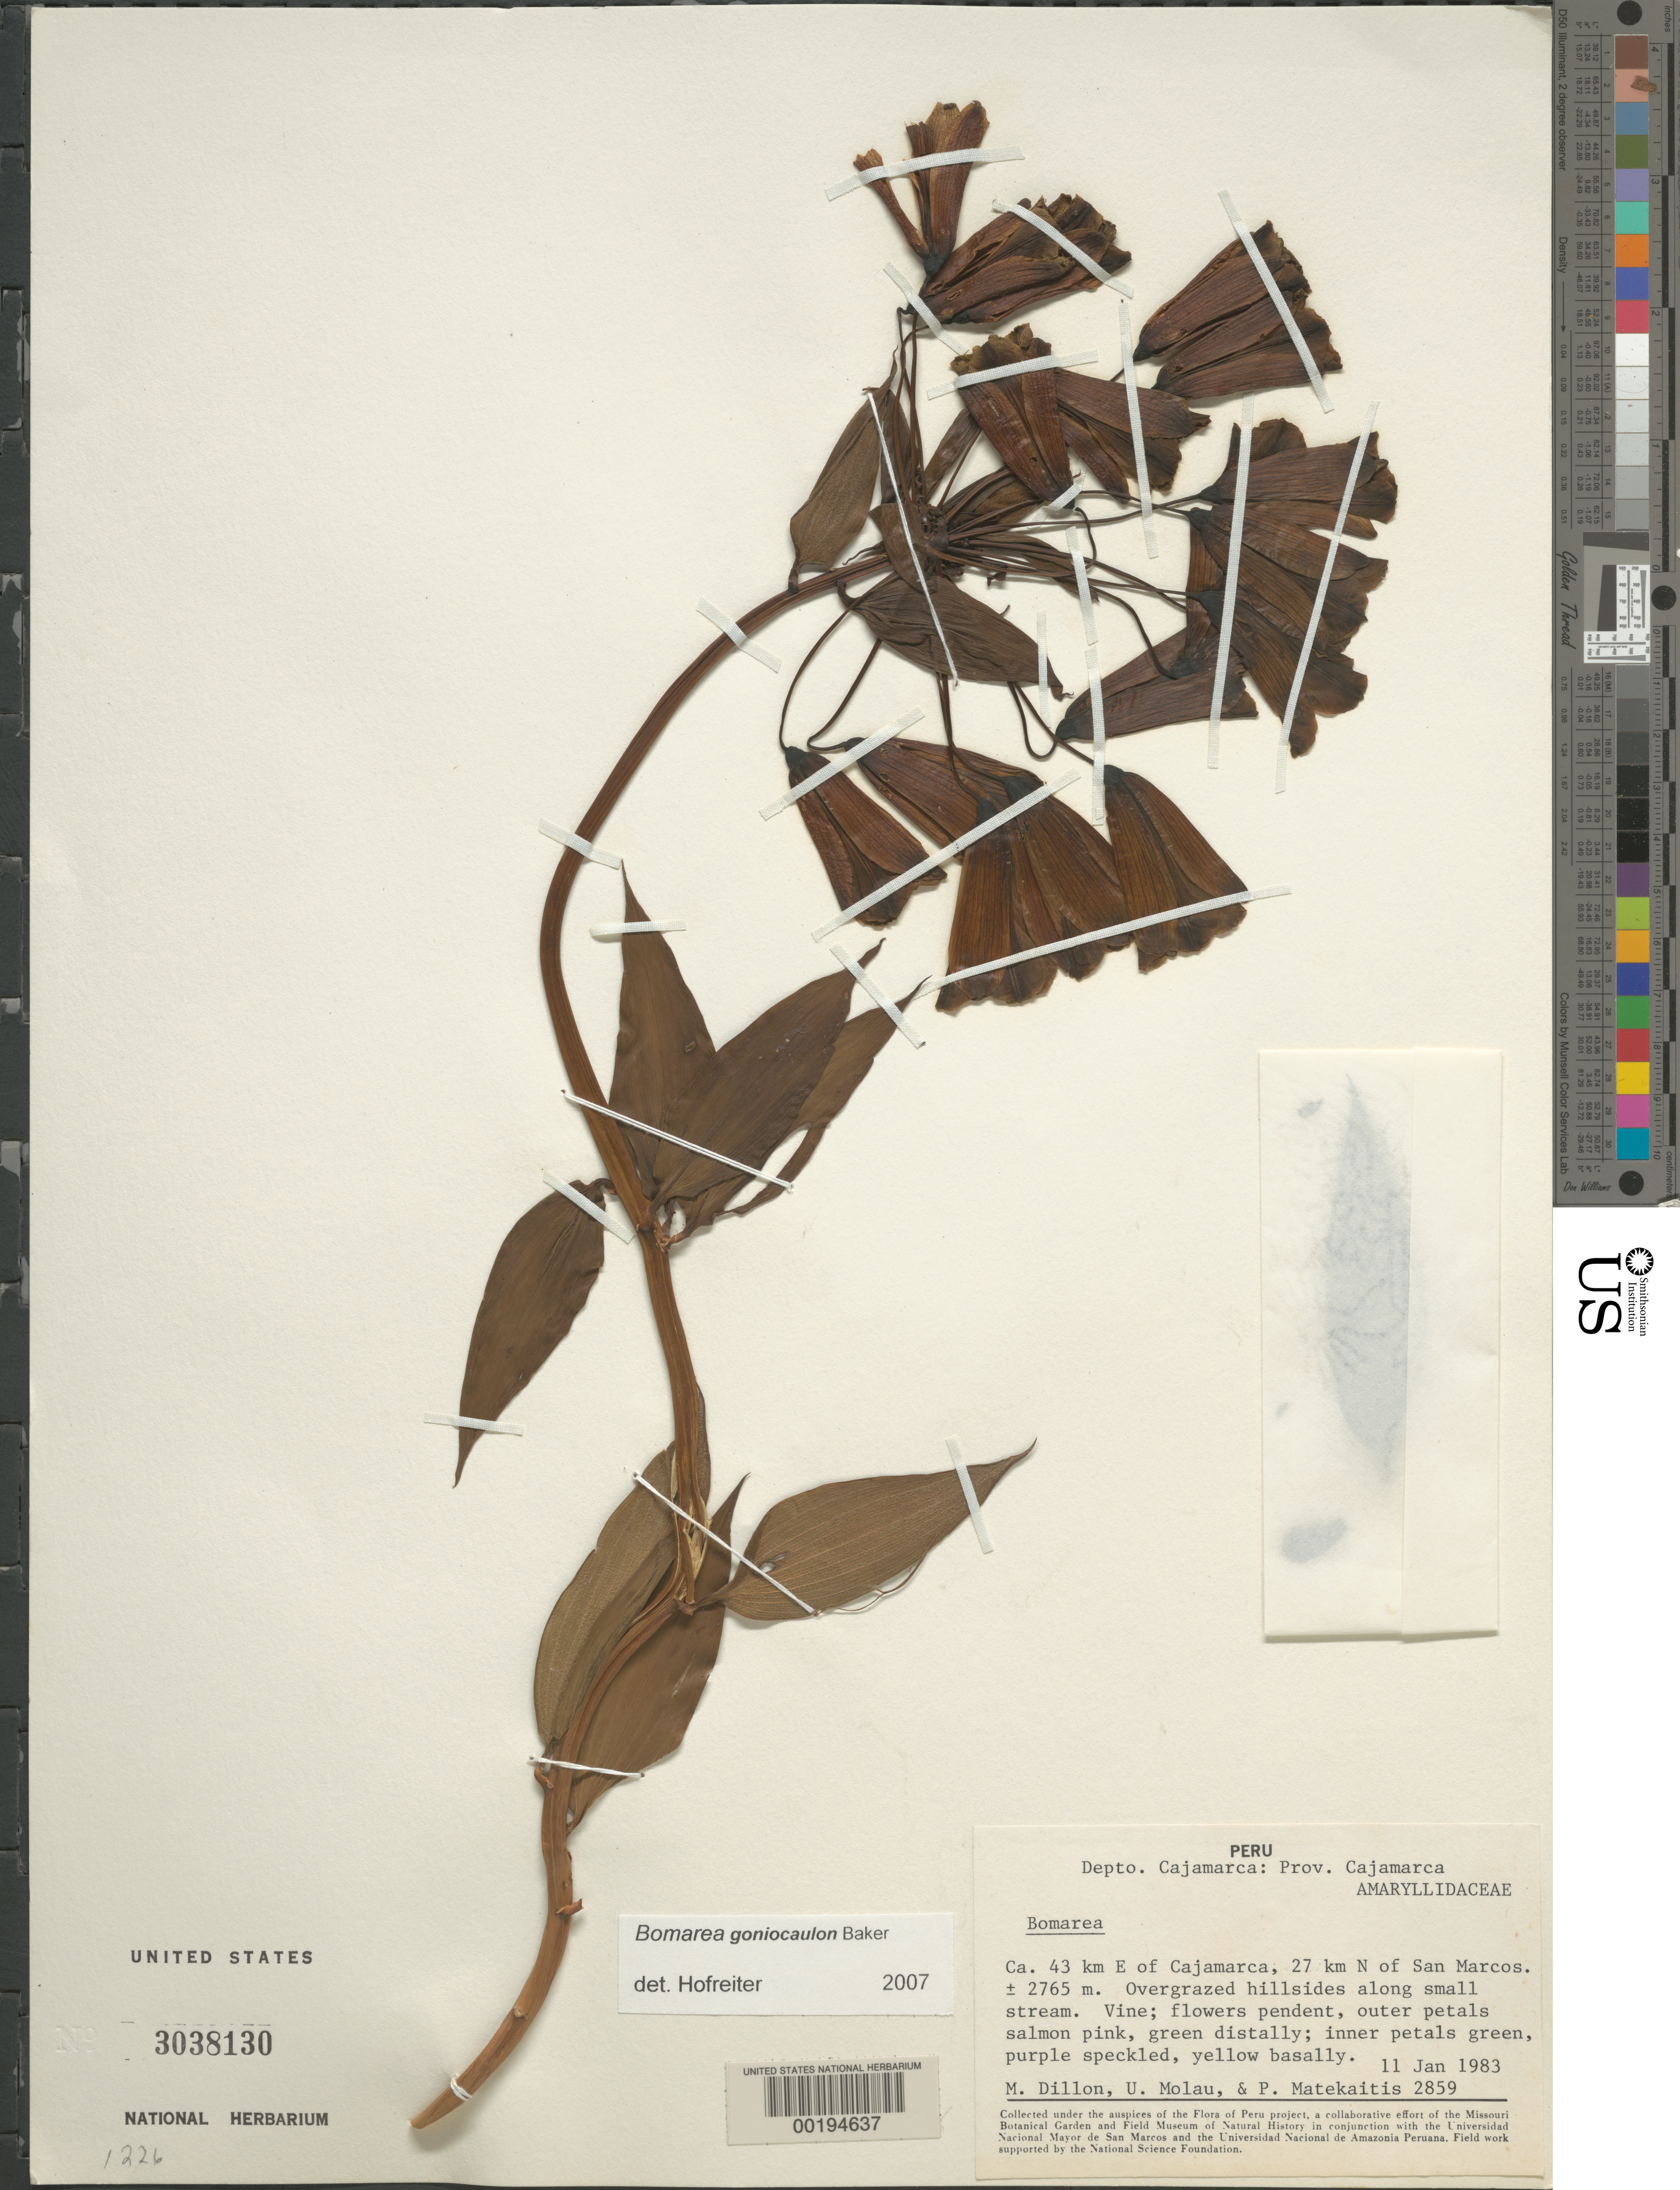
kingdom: Plantae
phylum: Tracheophyta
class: Liliopsida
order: Liliales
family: Alstroemeriaceae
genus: Bomarea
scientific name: Bomarea sp.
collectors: M. O. Dillon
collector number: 2859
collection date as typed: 11 Jan 1983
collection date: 1983-01-11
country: Peru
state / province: Cajamarca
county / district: Cajamarca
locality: ca. 43 km E of Cajamarca, 27 km N of San Marcos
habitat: Overgrazed hillsides along small stream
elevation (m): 2765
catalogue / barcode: US 3038130